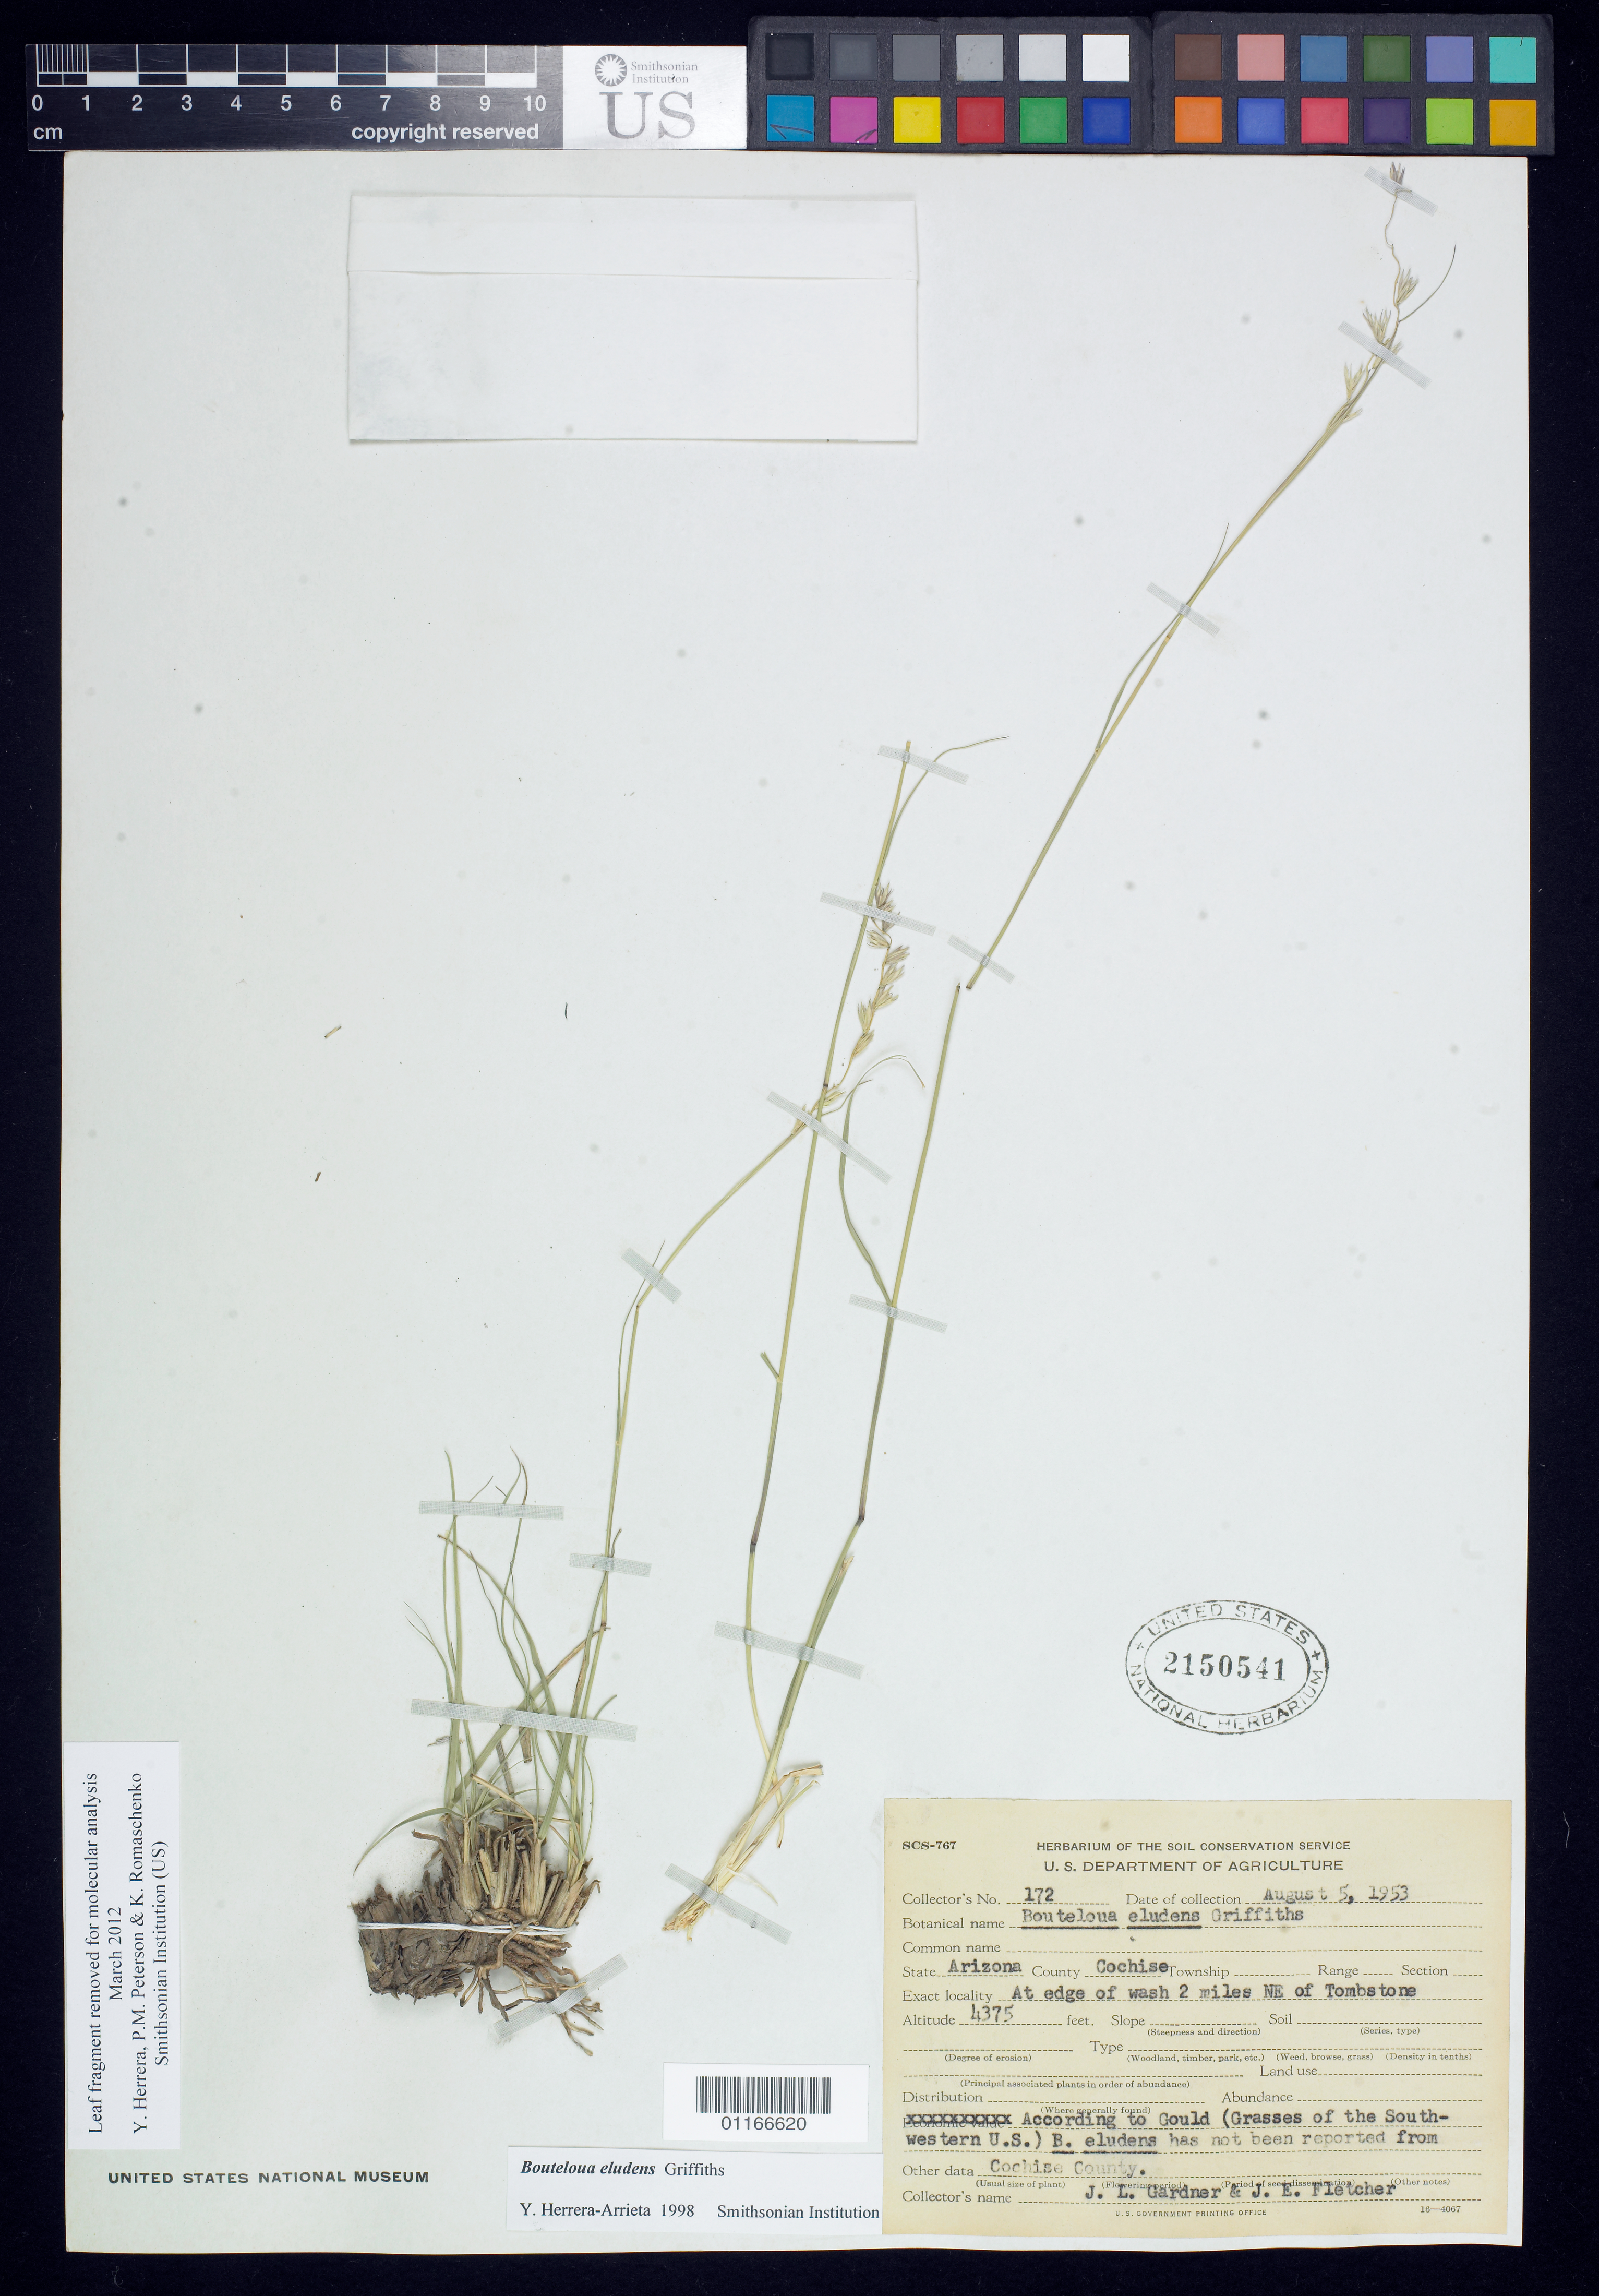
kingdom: Plantae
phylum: Tracheophyta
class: Liliopsida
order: Poales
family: Poaceae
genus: Bouteloua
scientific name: Bouteloua eludens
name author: Griffiths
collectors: J. L. Gardner & J. Fletcher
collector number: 172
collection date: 1953-08-05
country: United States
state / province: Arizona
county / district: Cochise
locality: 2 miles NE of Tombstone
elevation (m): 1334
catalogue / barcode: US 2150541